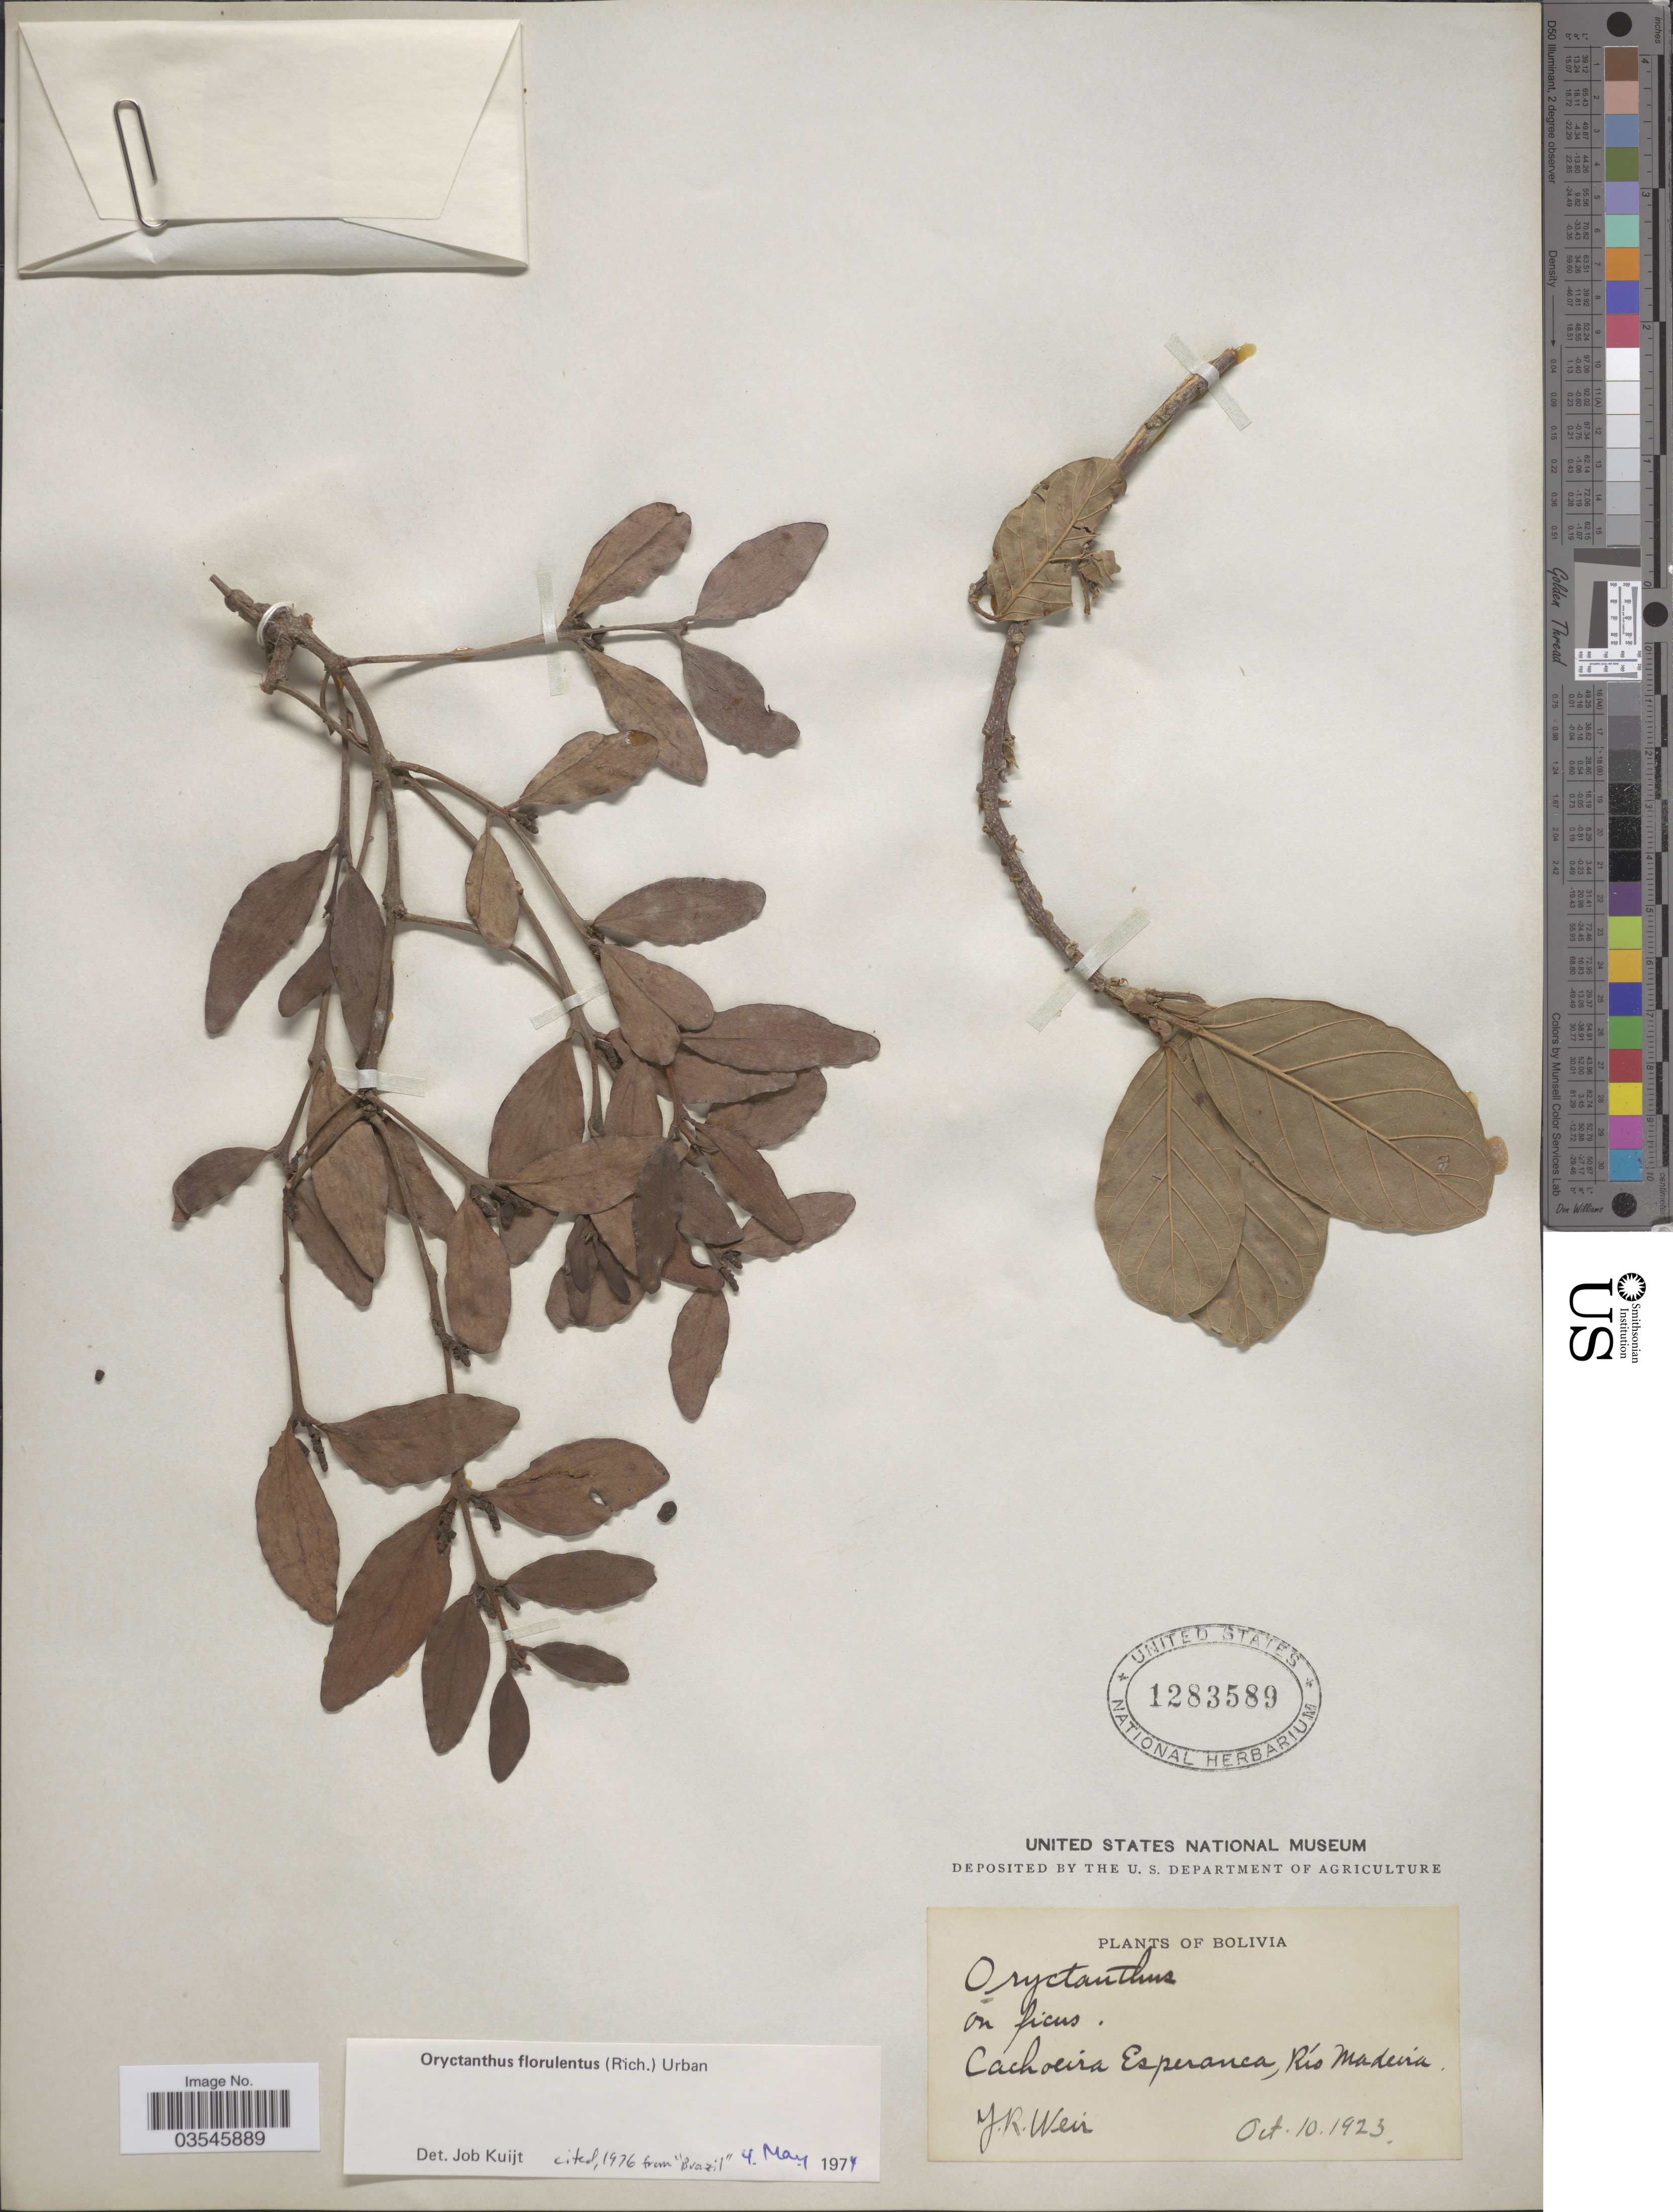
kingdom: Plantae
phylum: Tracheophyta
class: Magnoliopsida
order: Santalales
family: Loranthaceae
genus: Oryctanthus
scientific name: Oryctanthus florulentus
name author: (Rich.) Tiegh.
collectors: J. Weir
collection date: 1923-10-10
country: Bolivia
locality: Cachoeira Esperanca, Río Madeira.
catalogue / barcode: US 1283589